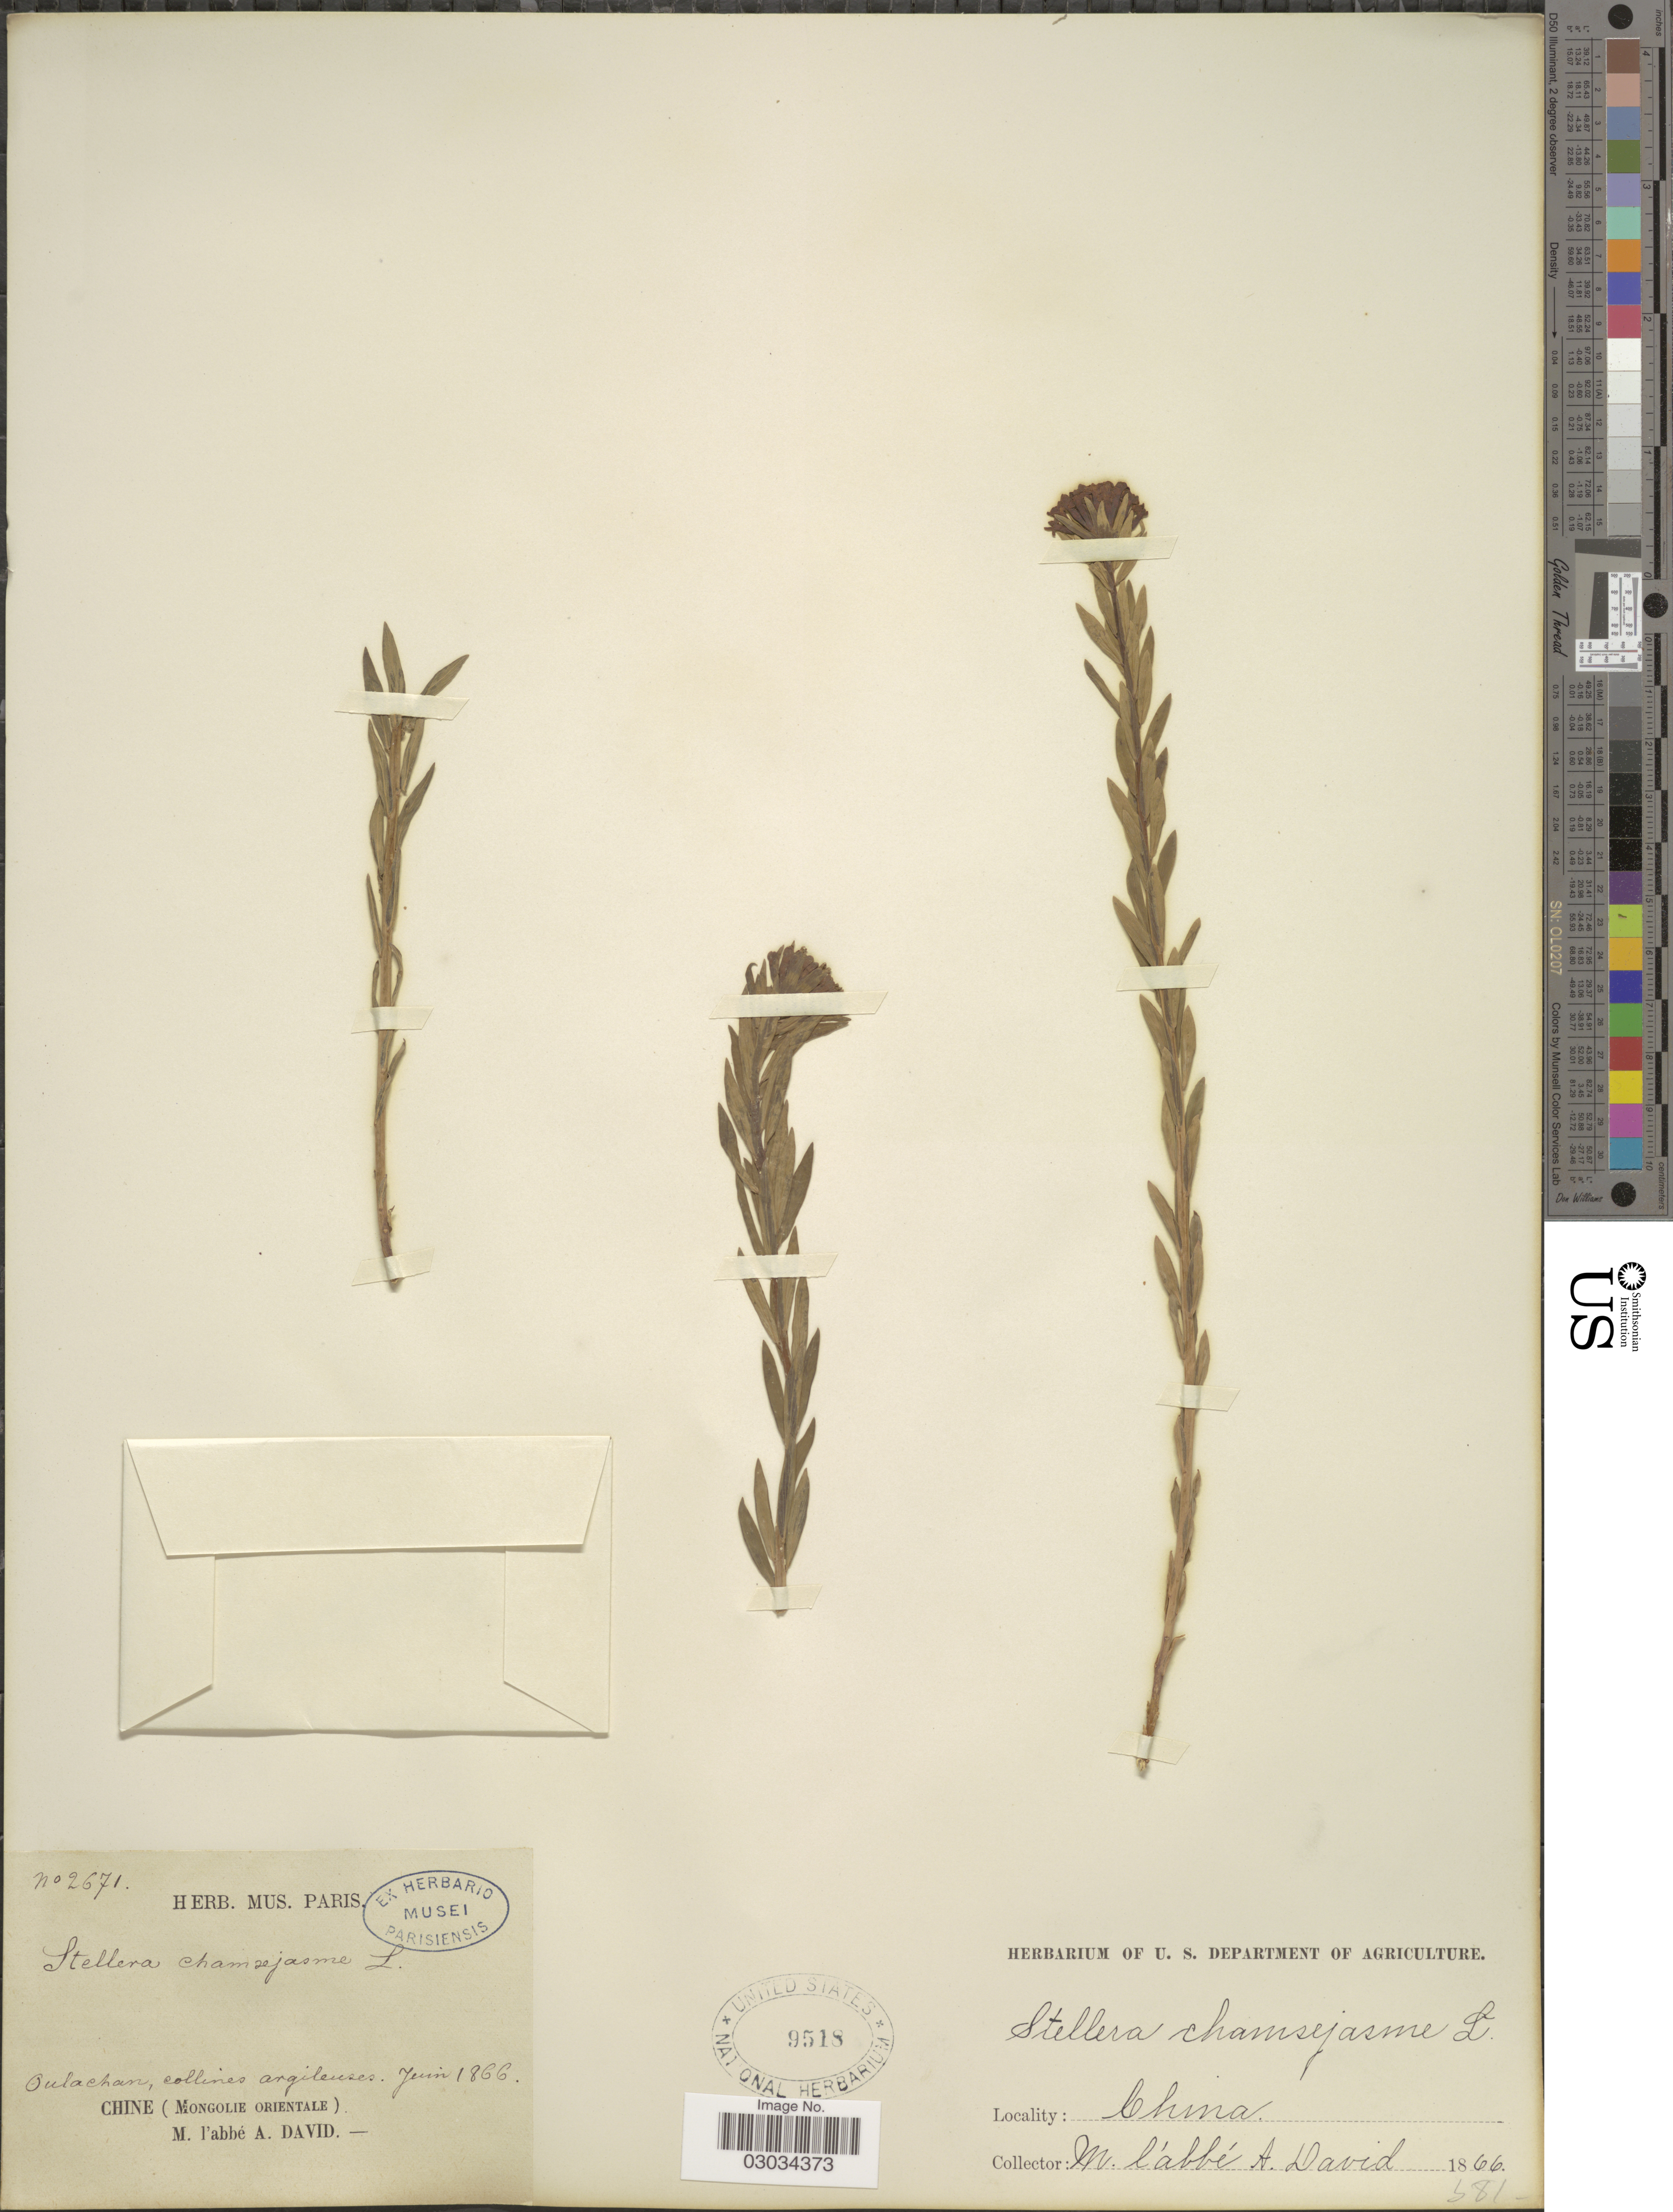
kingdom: Plantae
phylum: Tracheophyta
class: Magnoliopsida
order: Malvales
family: Thymelaeaceae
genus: Stellera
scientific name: Stellera chamaejasme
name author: L.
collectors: David, M.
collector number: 2671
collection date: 1866-06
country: China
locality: Oulachan, collines argileuses. Chine (Mongolie Orientale).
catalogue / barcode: US 9518